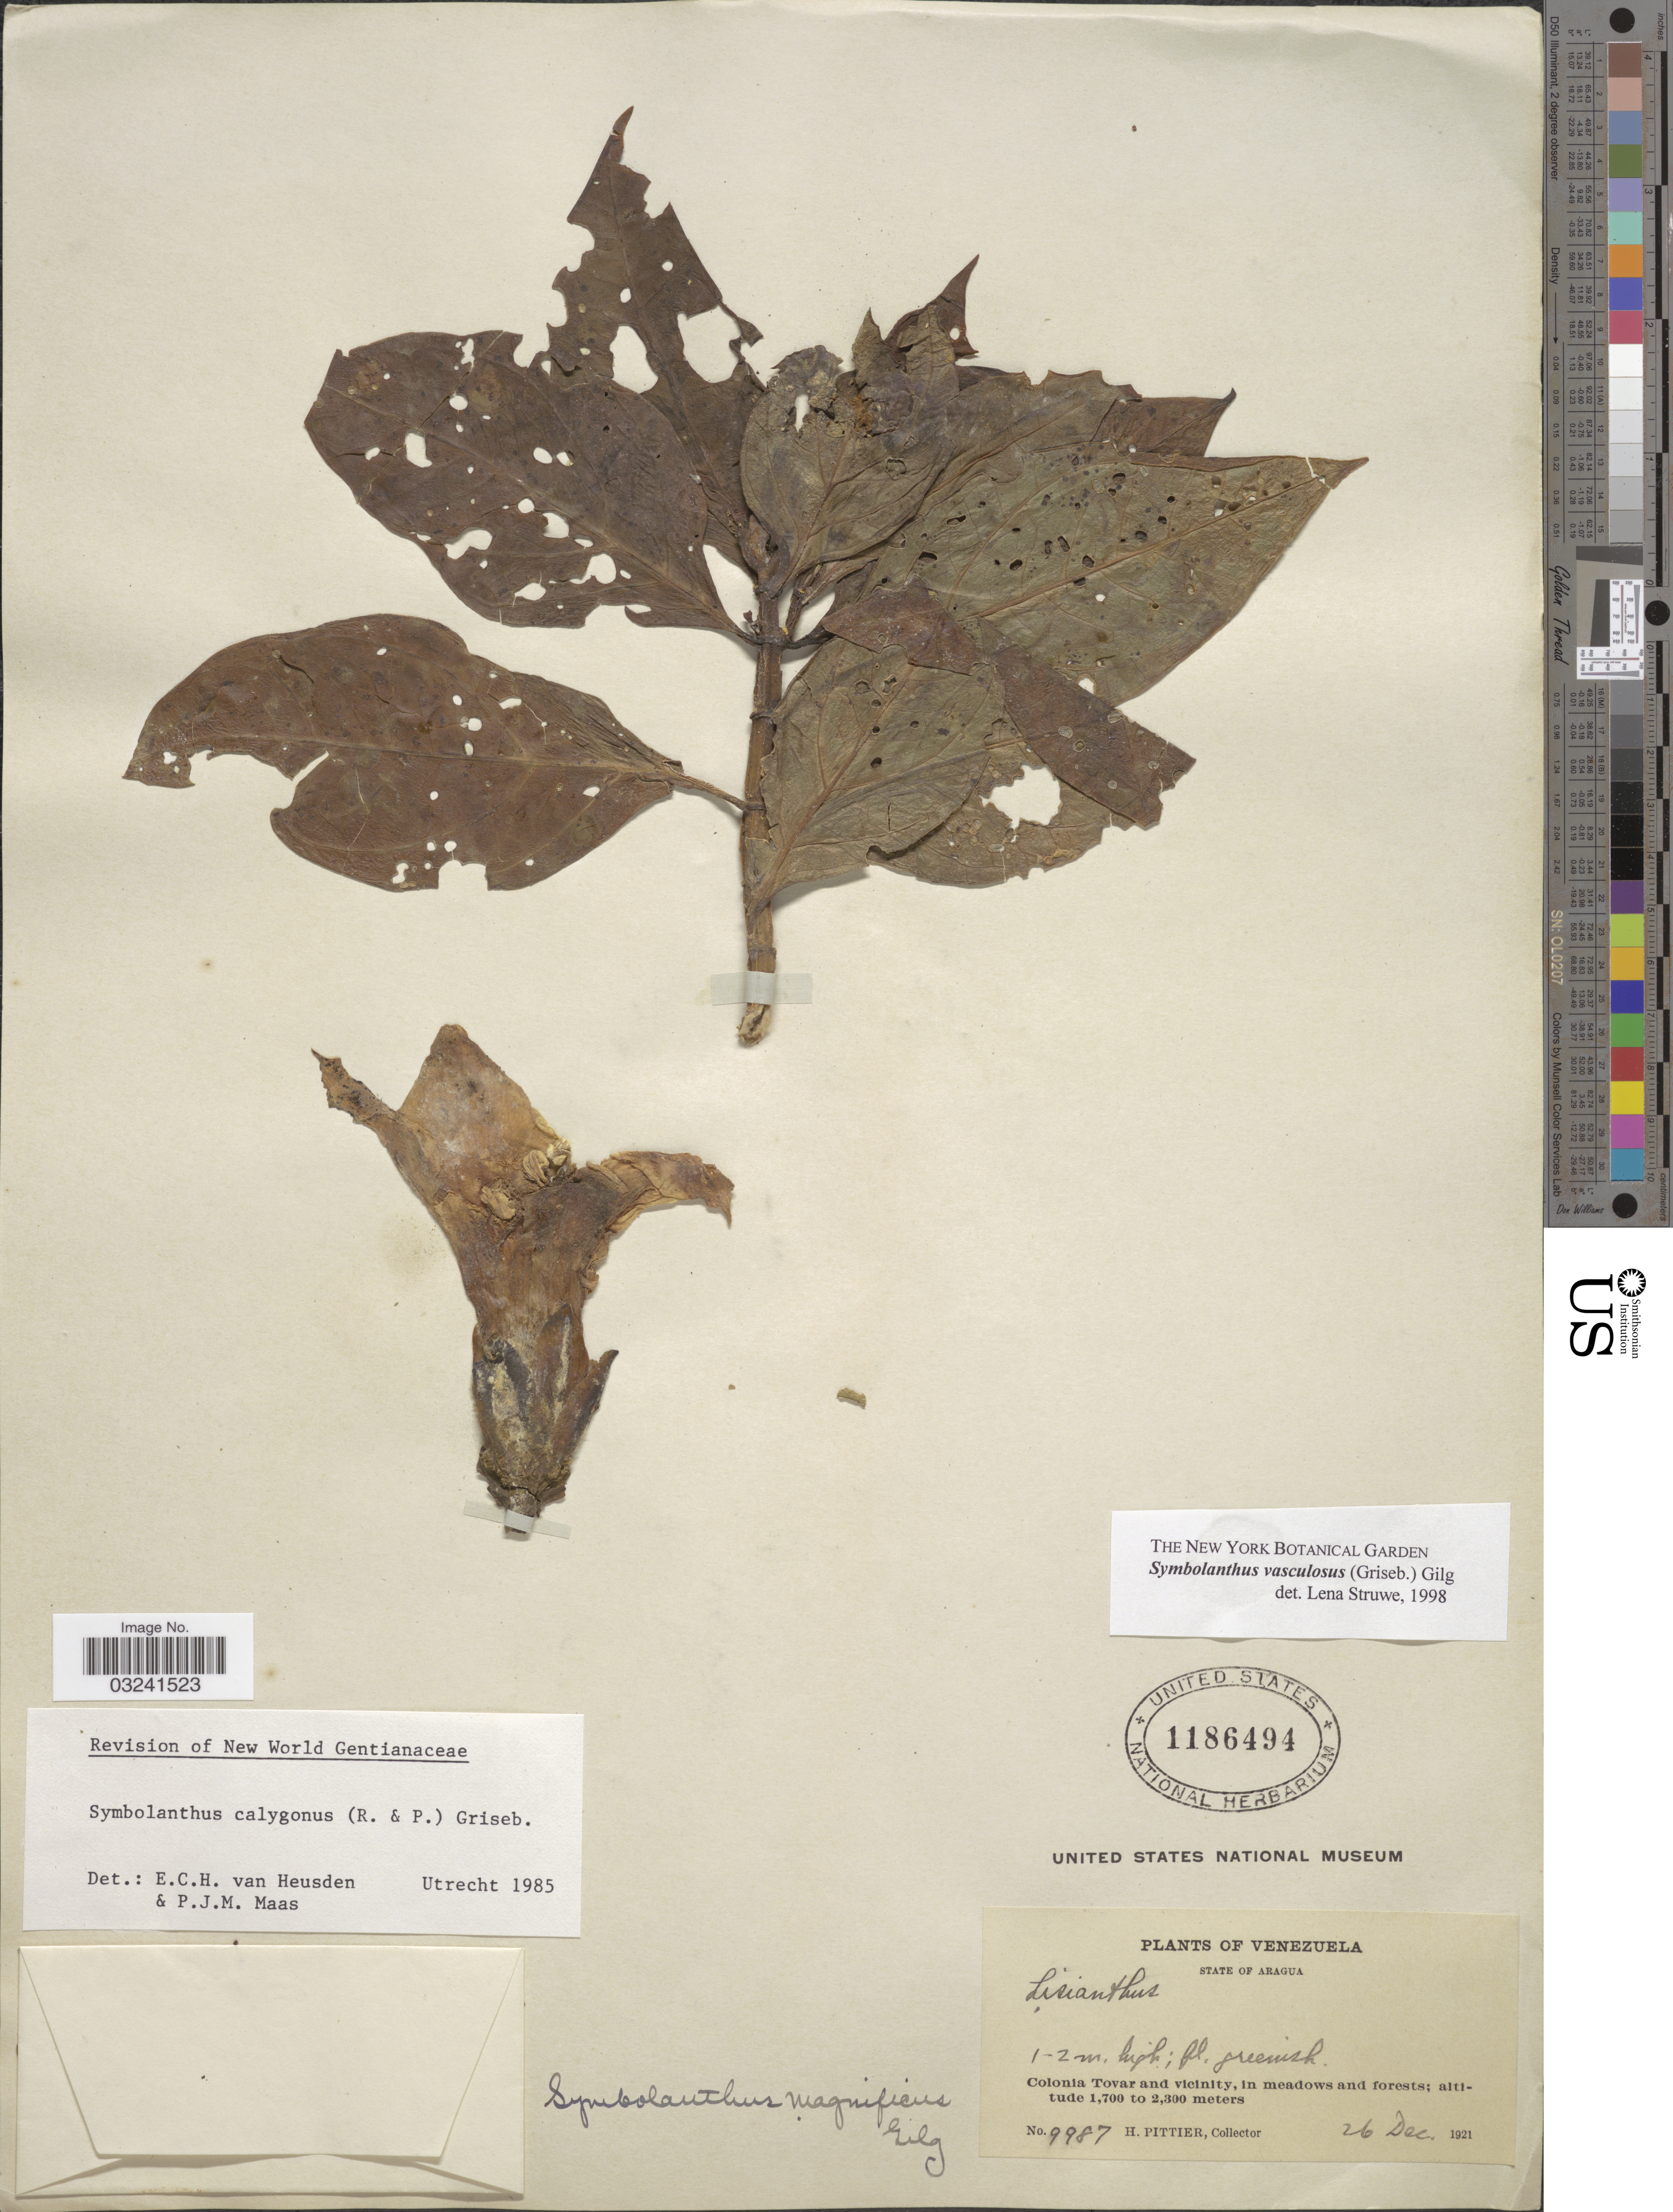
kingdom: Plantae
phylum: Tracheophyta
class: Magnoliopsida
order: Gentianales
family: Gentianaceae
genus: Symbolanthus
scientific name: Symbolanthus vasculosus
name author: (Griseb.) Gilg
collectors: H. F. Pittier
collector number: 9987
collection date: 1921-12-26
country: Venezuela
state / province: Aragua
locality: Colonia Tovar and vicinity, in meadows and forests.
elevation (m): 1700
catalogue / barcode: US 1186494